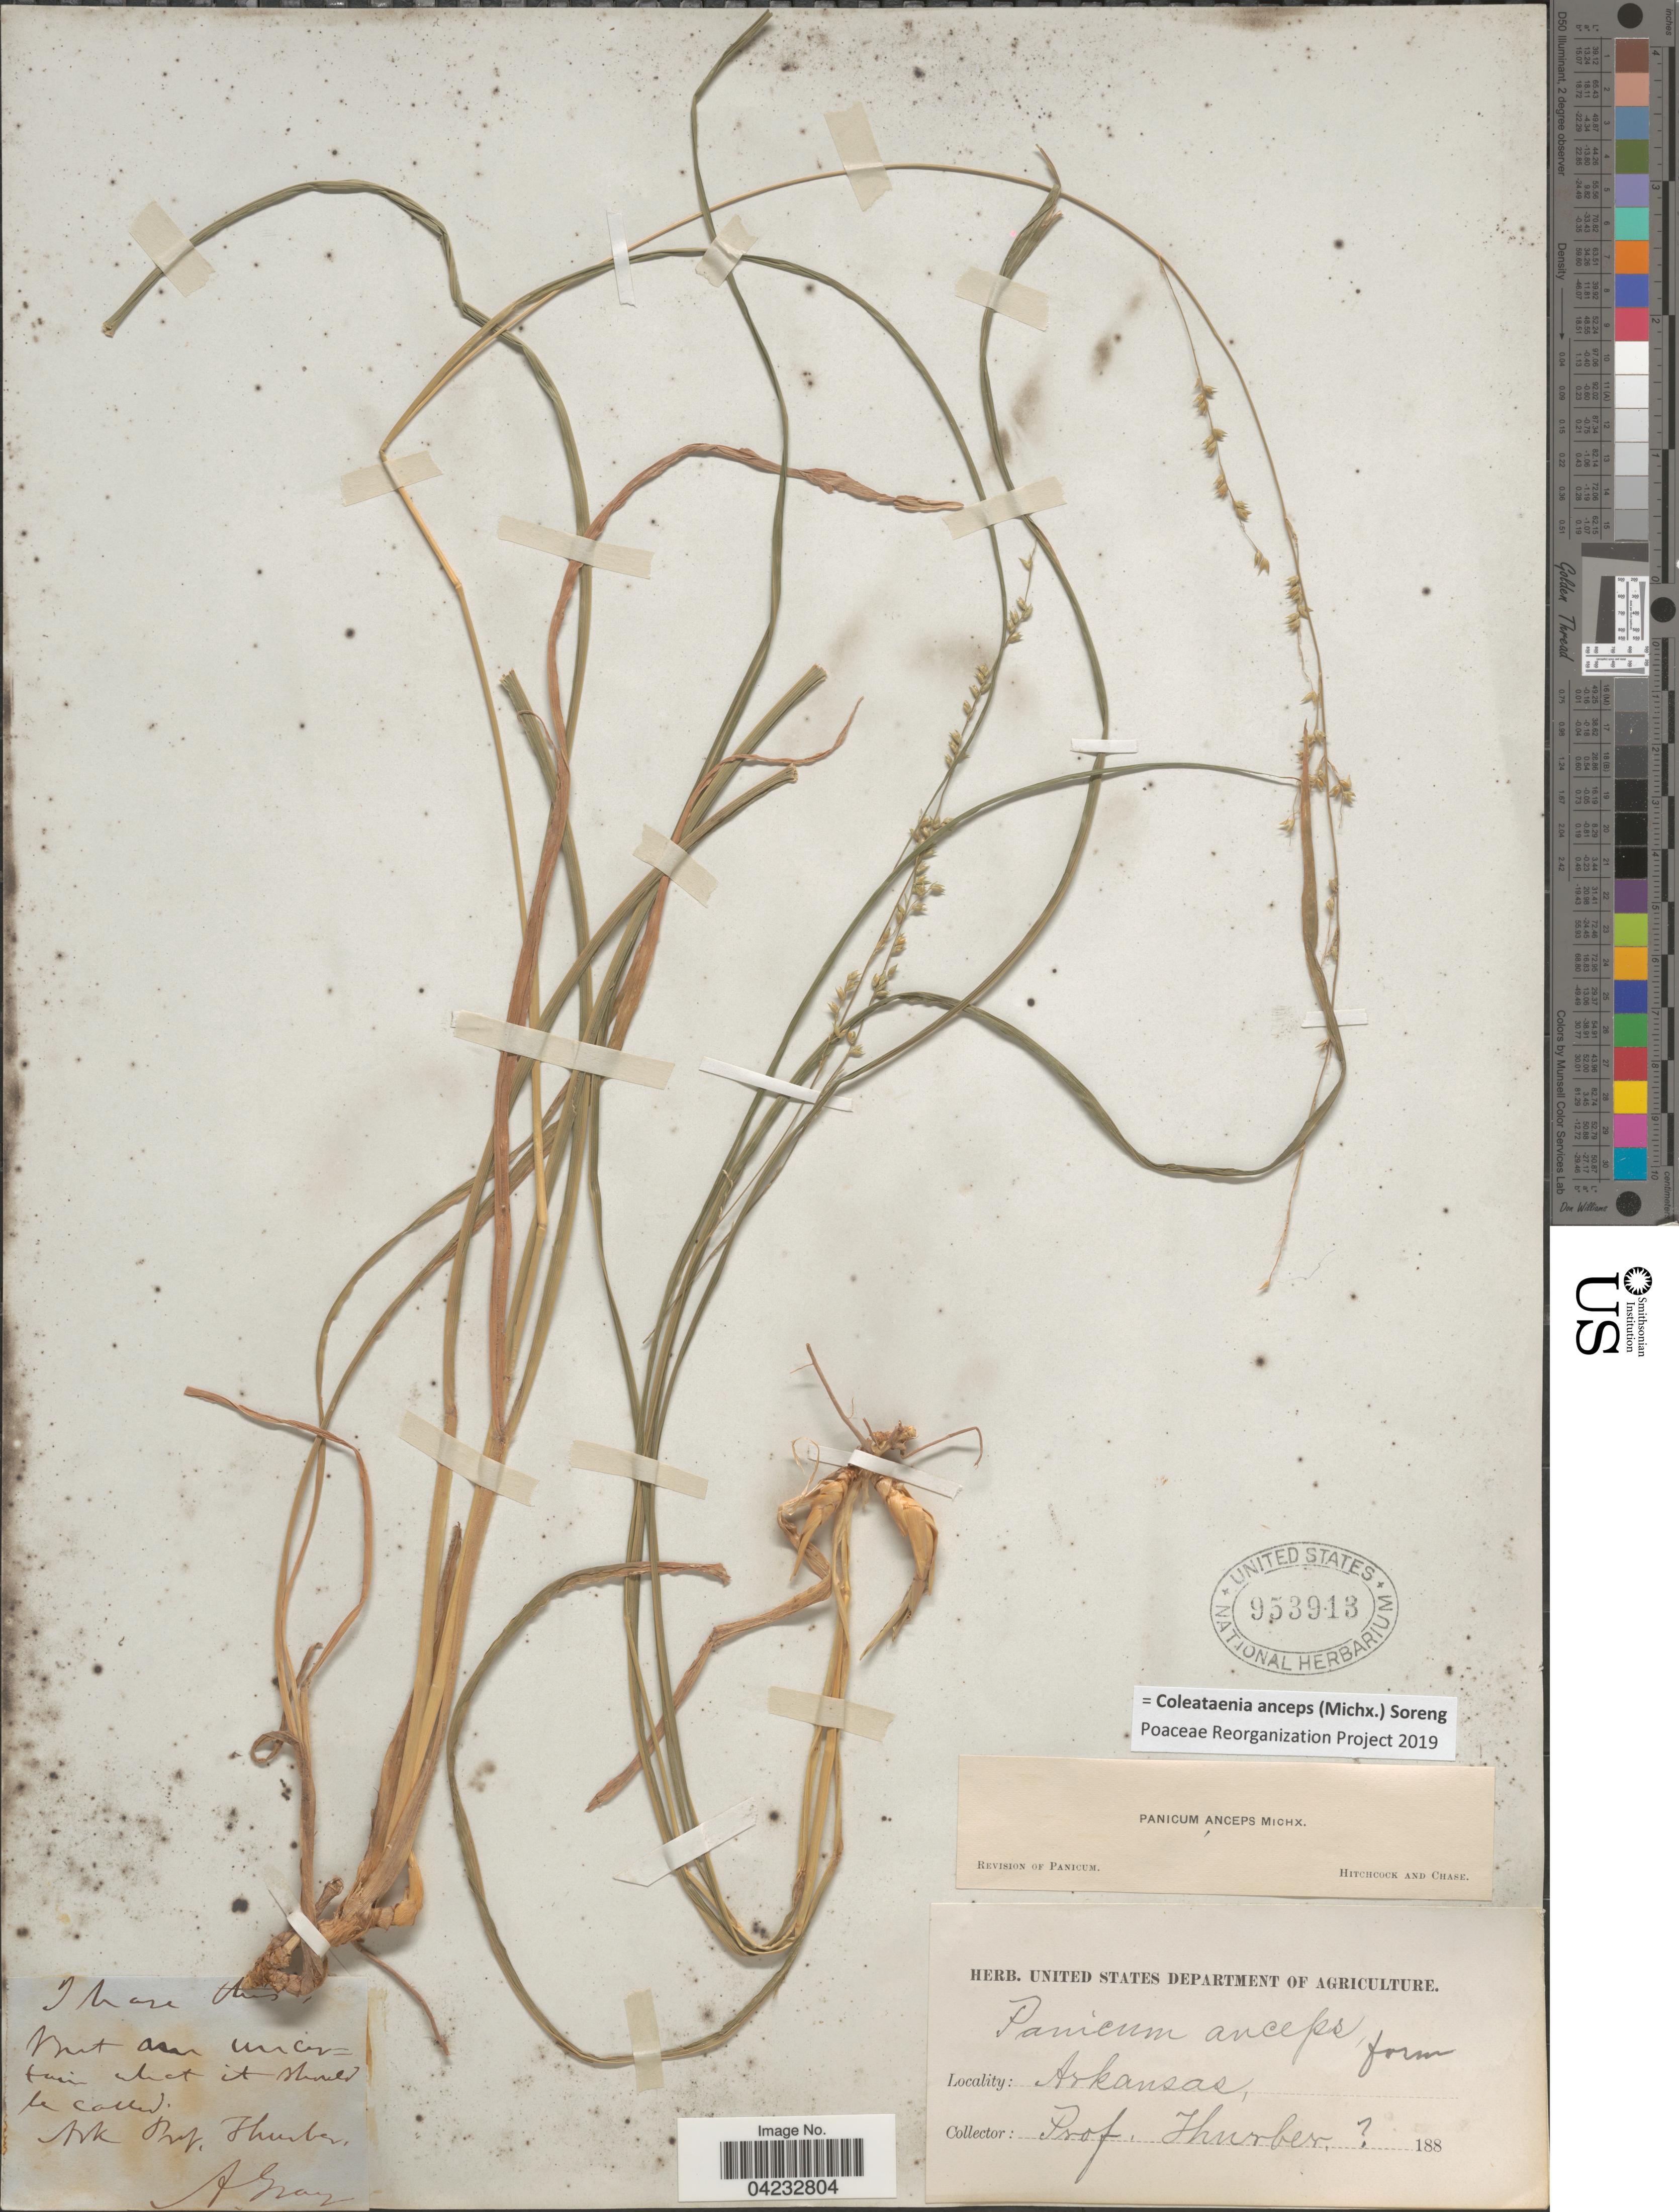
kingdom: Plantae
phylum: Tracheophyta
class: Liliopsida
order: Poales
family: Poaceae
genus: Coleataenia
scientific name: Coleataenia anceps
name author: (Michx.) Soreng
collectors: -- Thurber & A. Gray (herbarium)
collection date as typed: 188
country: United States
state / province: Arkansas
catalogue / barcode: US 953913